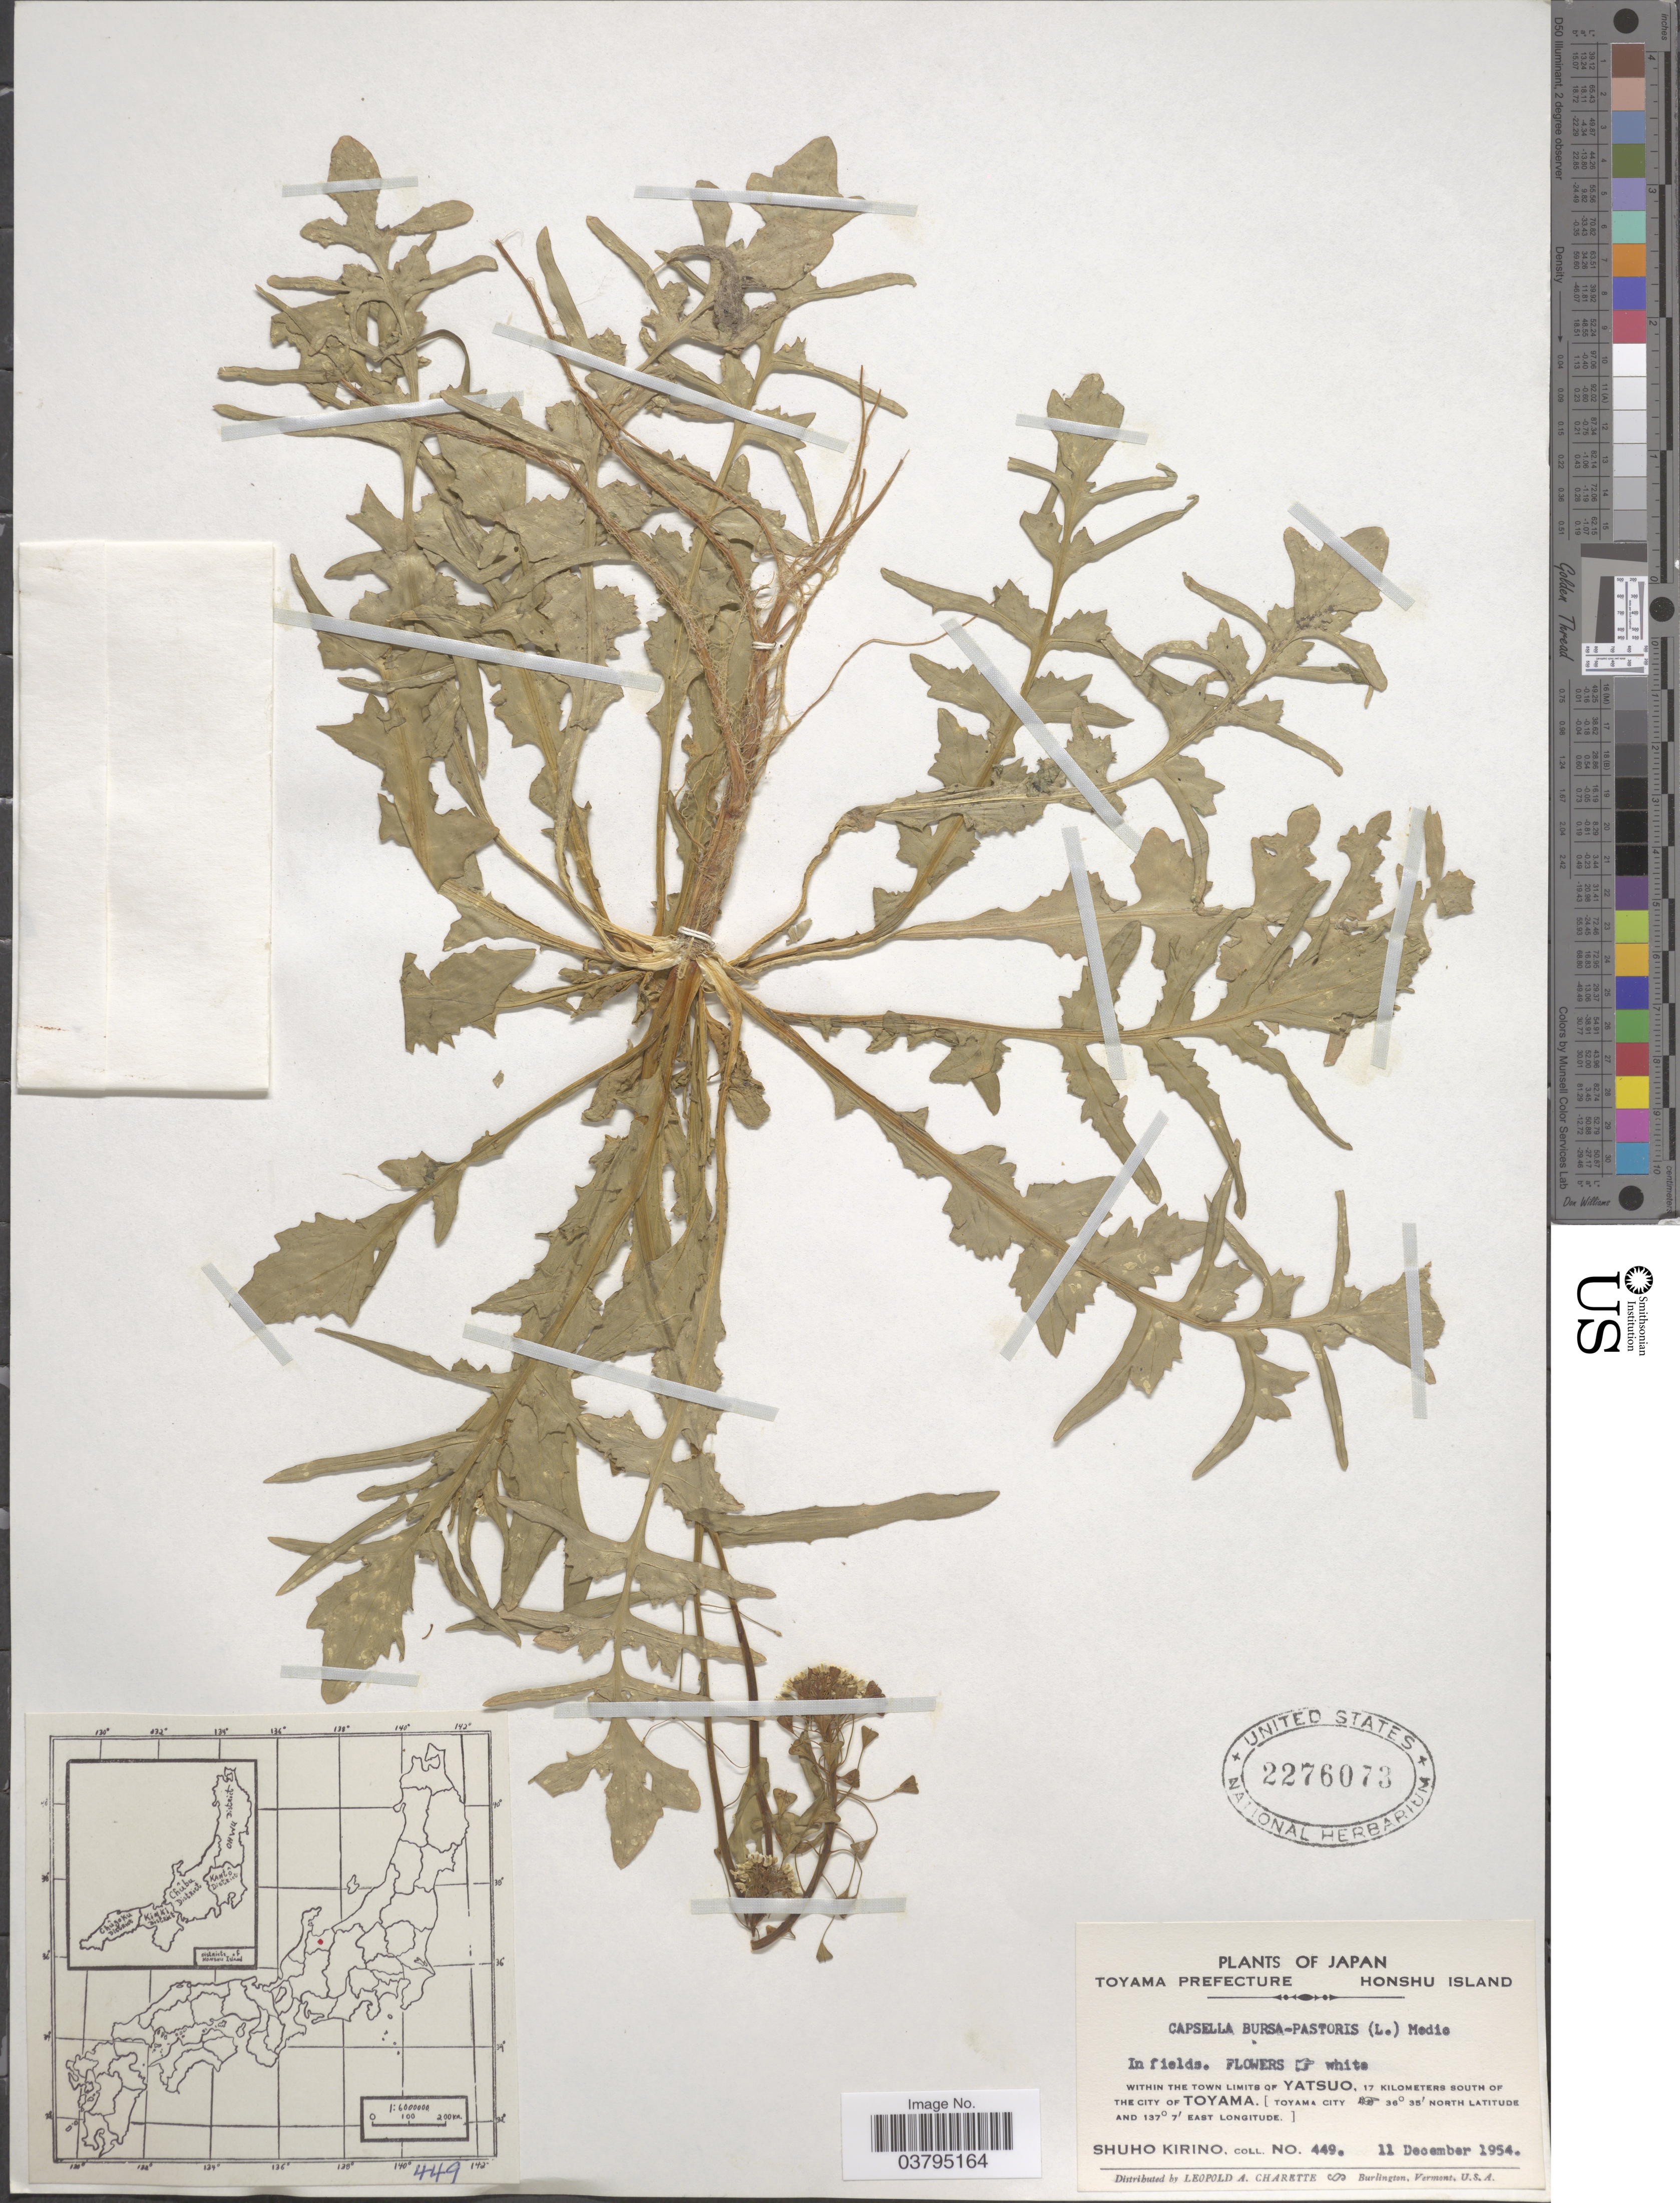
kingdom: Plantae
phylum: Tracheophyta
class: Magnoliopsida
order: Brassicales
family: Brassicaceae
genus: Capsella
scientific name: Capsella bursa-pastoris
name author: (L.) Medik.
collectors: S. Kirino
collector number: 449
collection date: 1954-12-11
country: Japan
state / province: Toyama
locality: Toyama Prefecture. Honshu Island. Within the town limits of Yatsuo, 17 kilometers south of the city of Toyama. [Toyama City].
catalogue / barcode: US 2276073